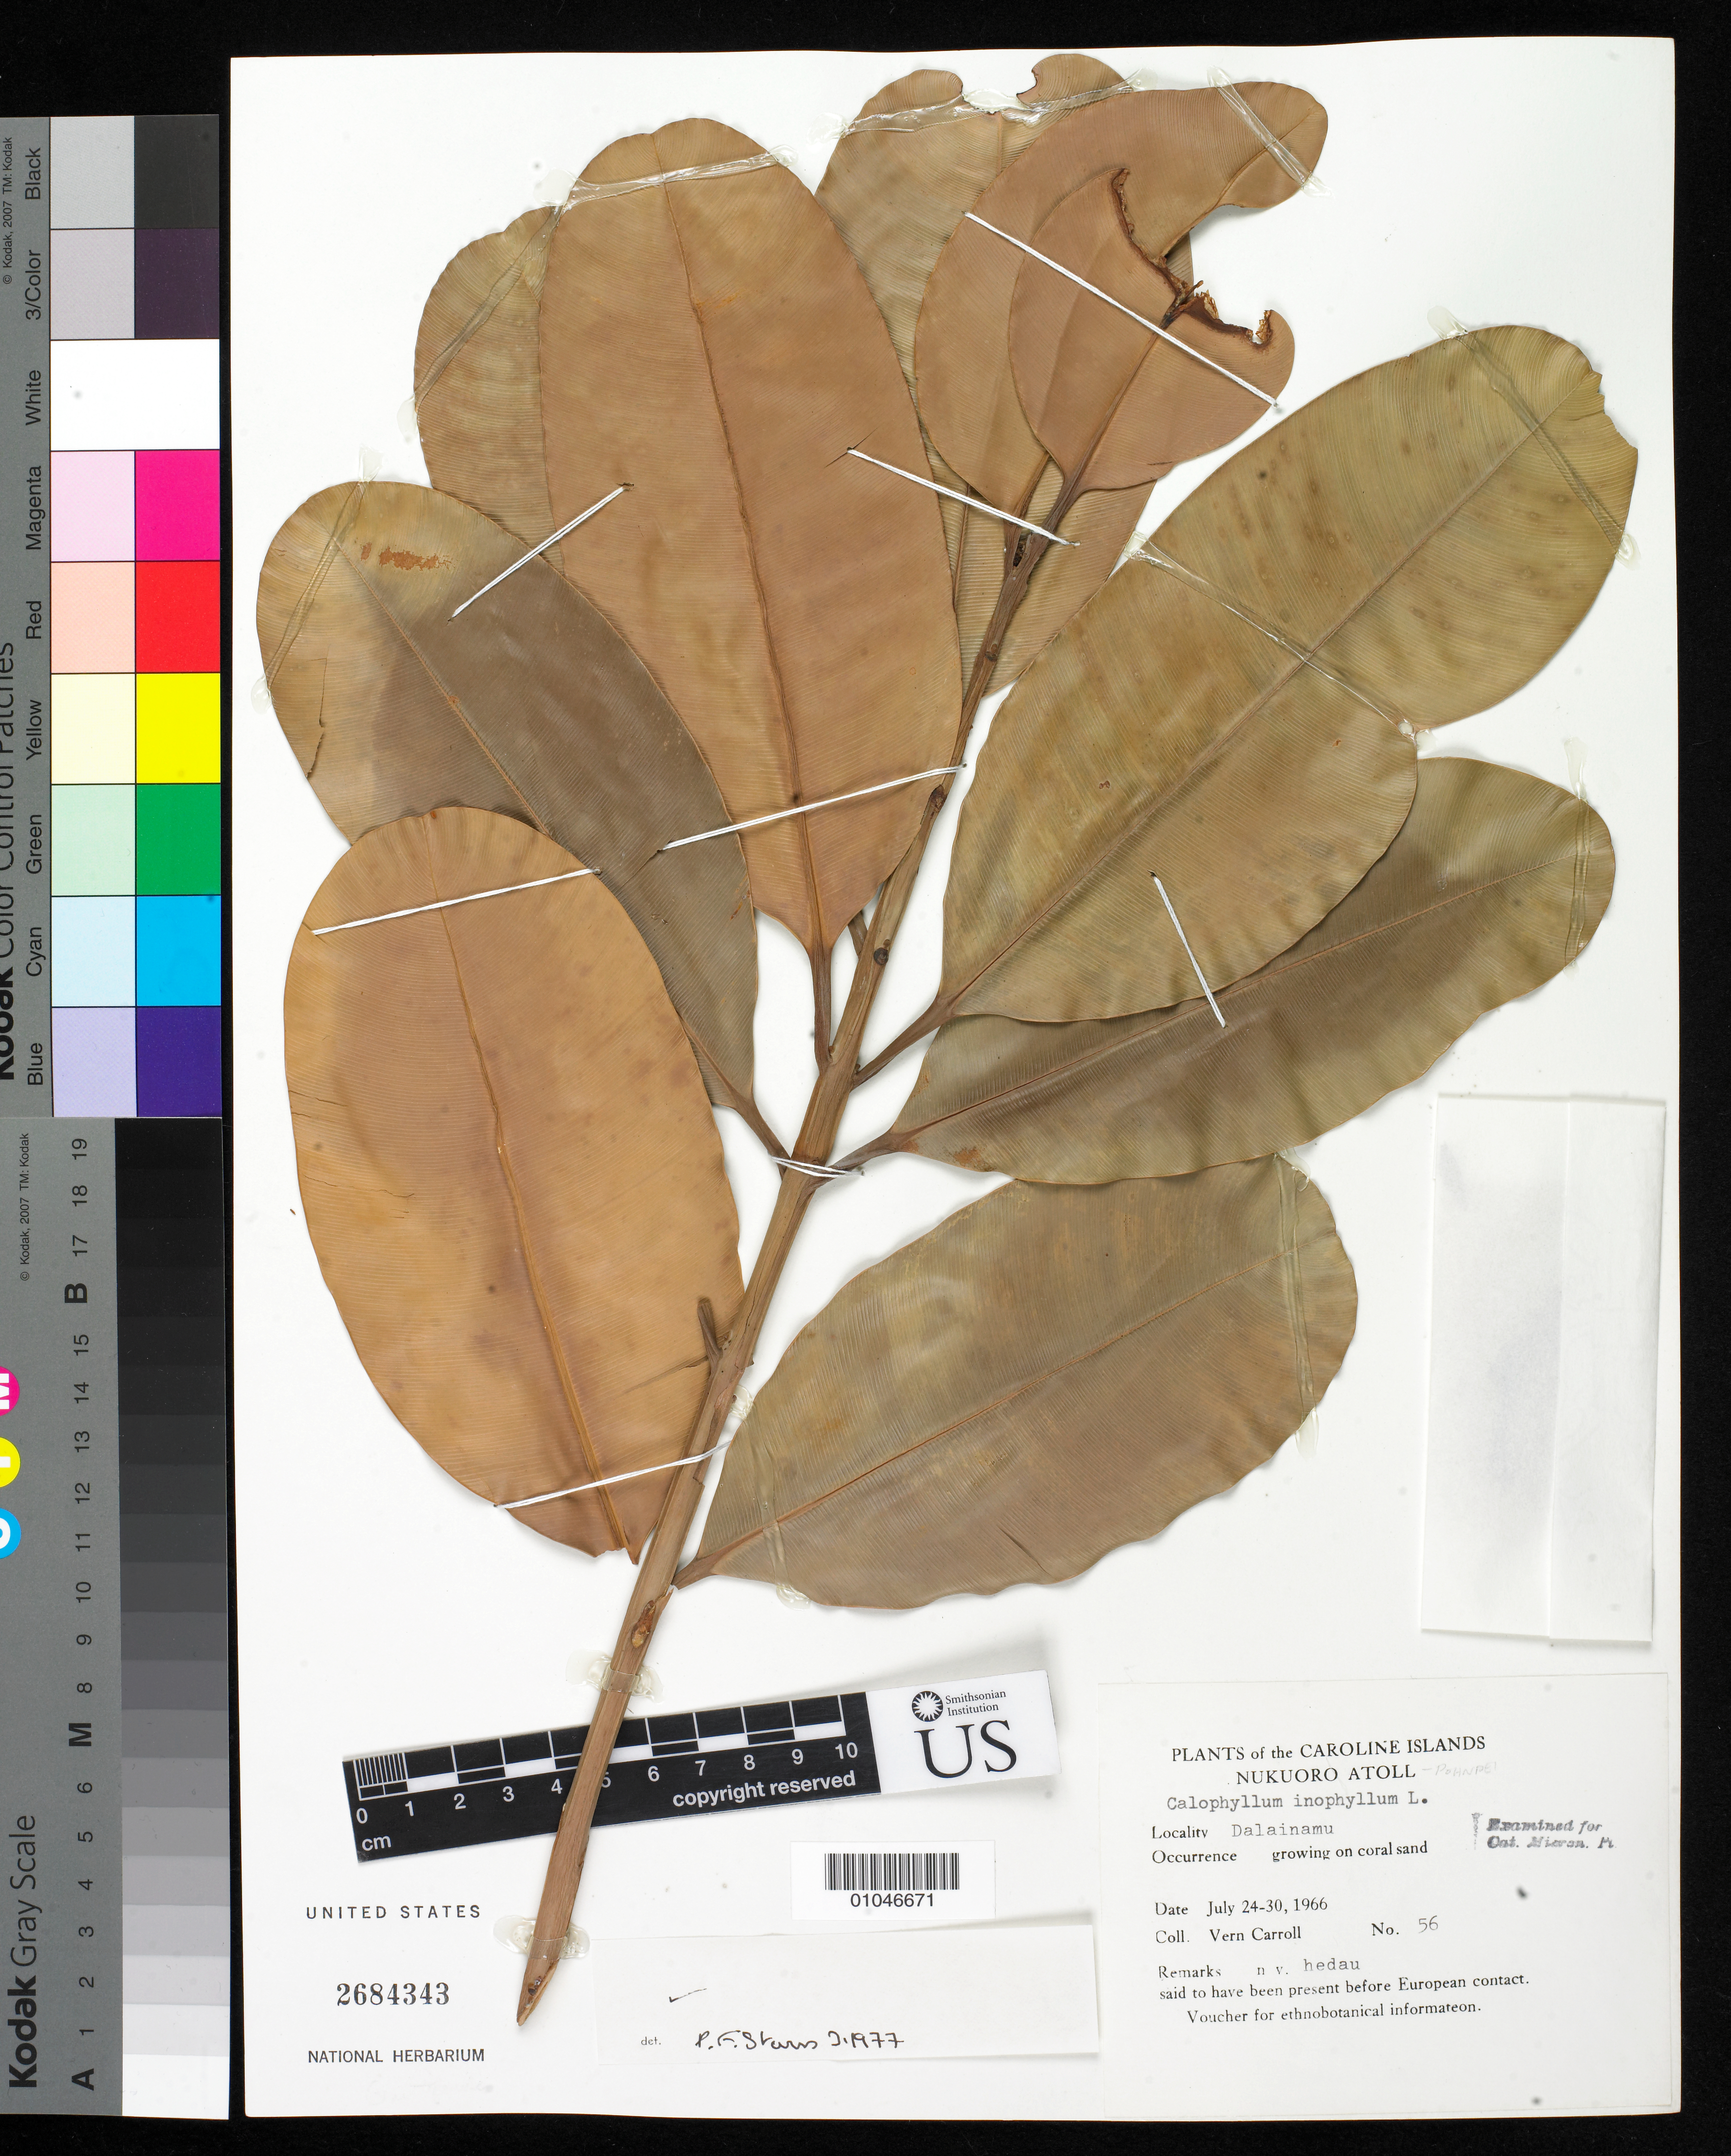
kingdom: Plantae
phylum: Tracheophyta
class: Magnoliopsida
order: Malpighiales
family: Calophyllaceae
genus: Calophyllum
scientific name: Calophyllum inophyllum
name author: L.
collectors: V. Carroll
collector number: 56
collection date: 1966-07-24/1966-07-30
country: Micronesia, Federated States of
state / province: Pohnpei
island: Nukuoro Atoll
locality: Dalainamu Islet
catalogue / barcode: US 2684343